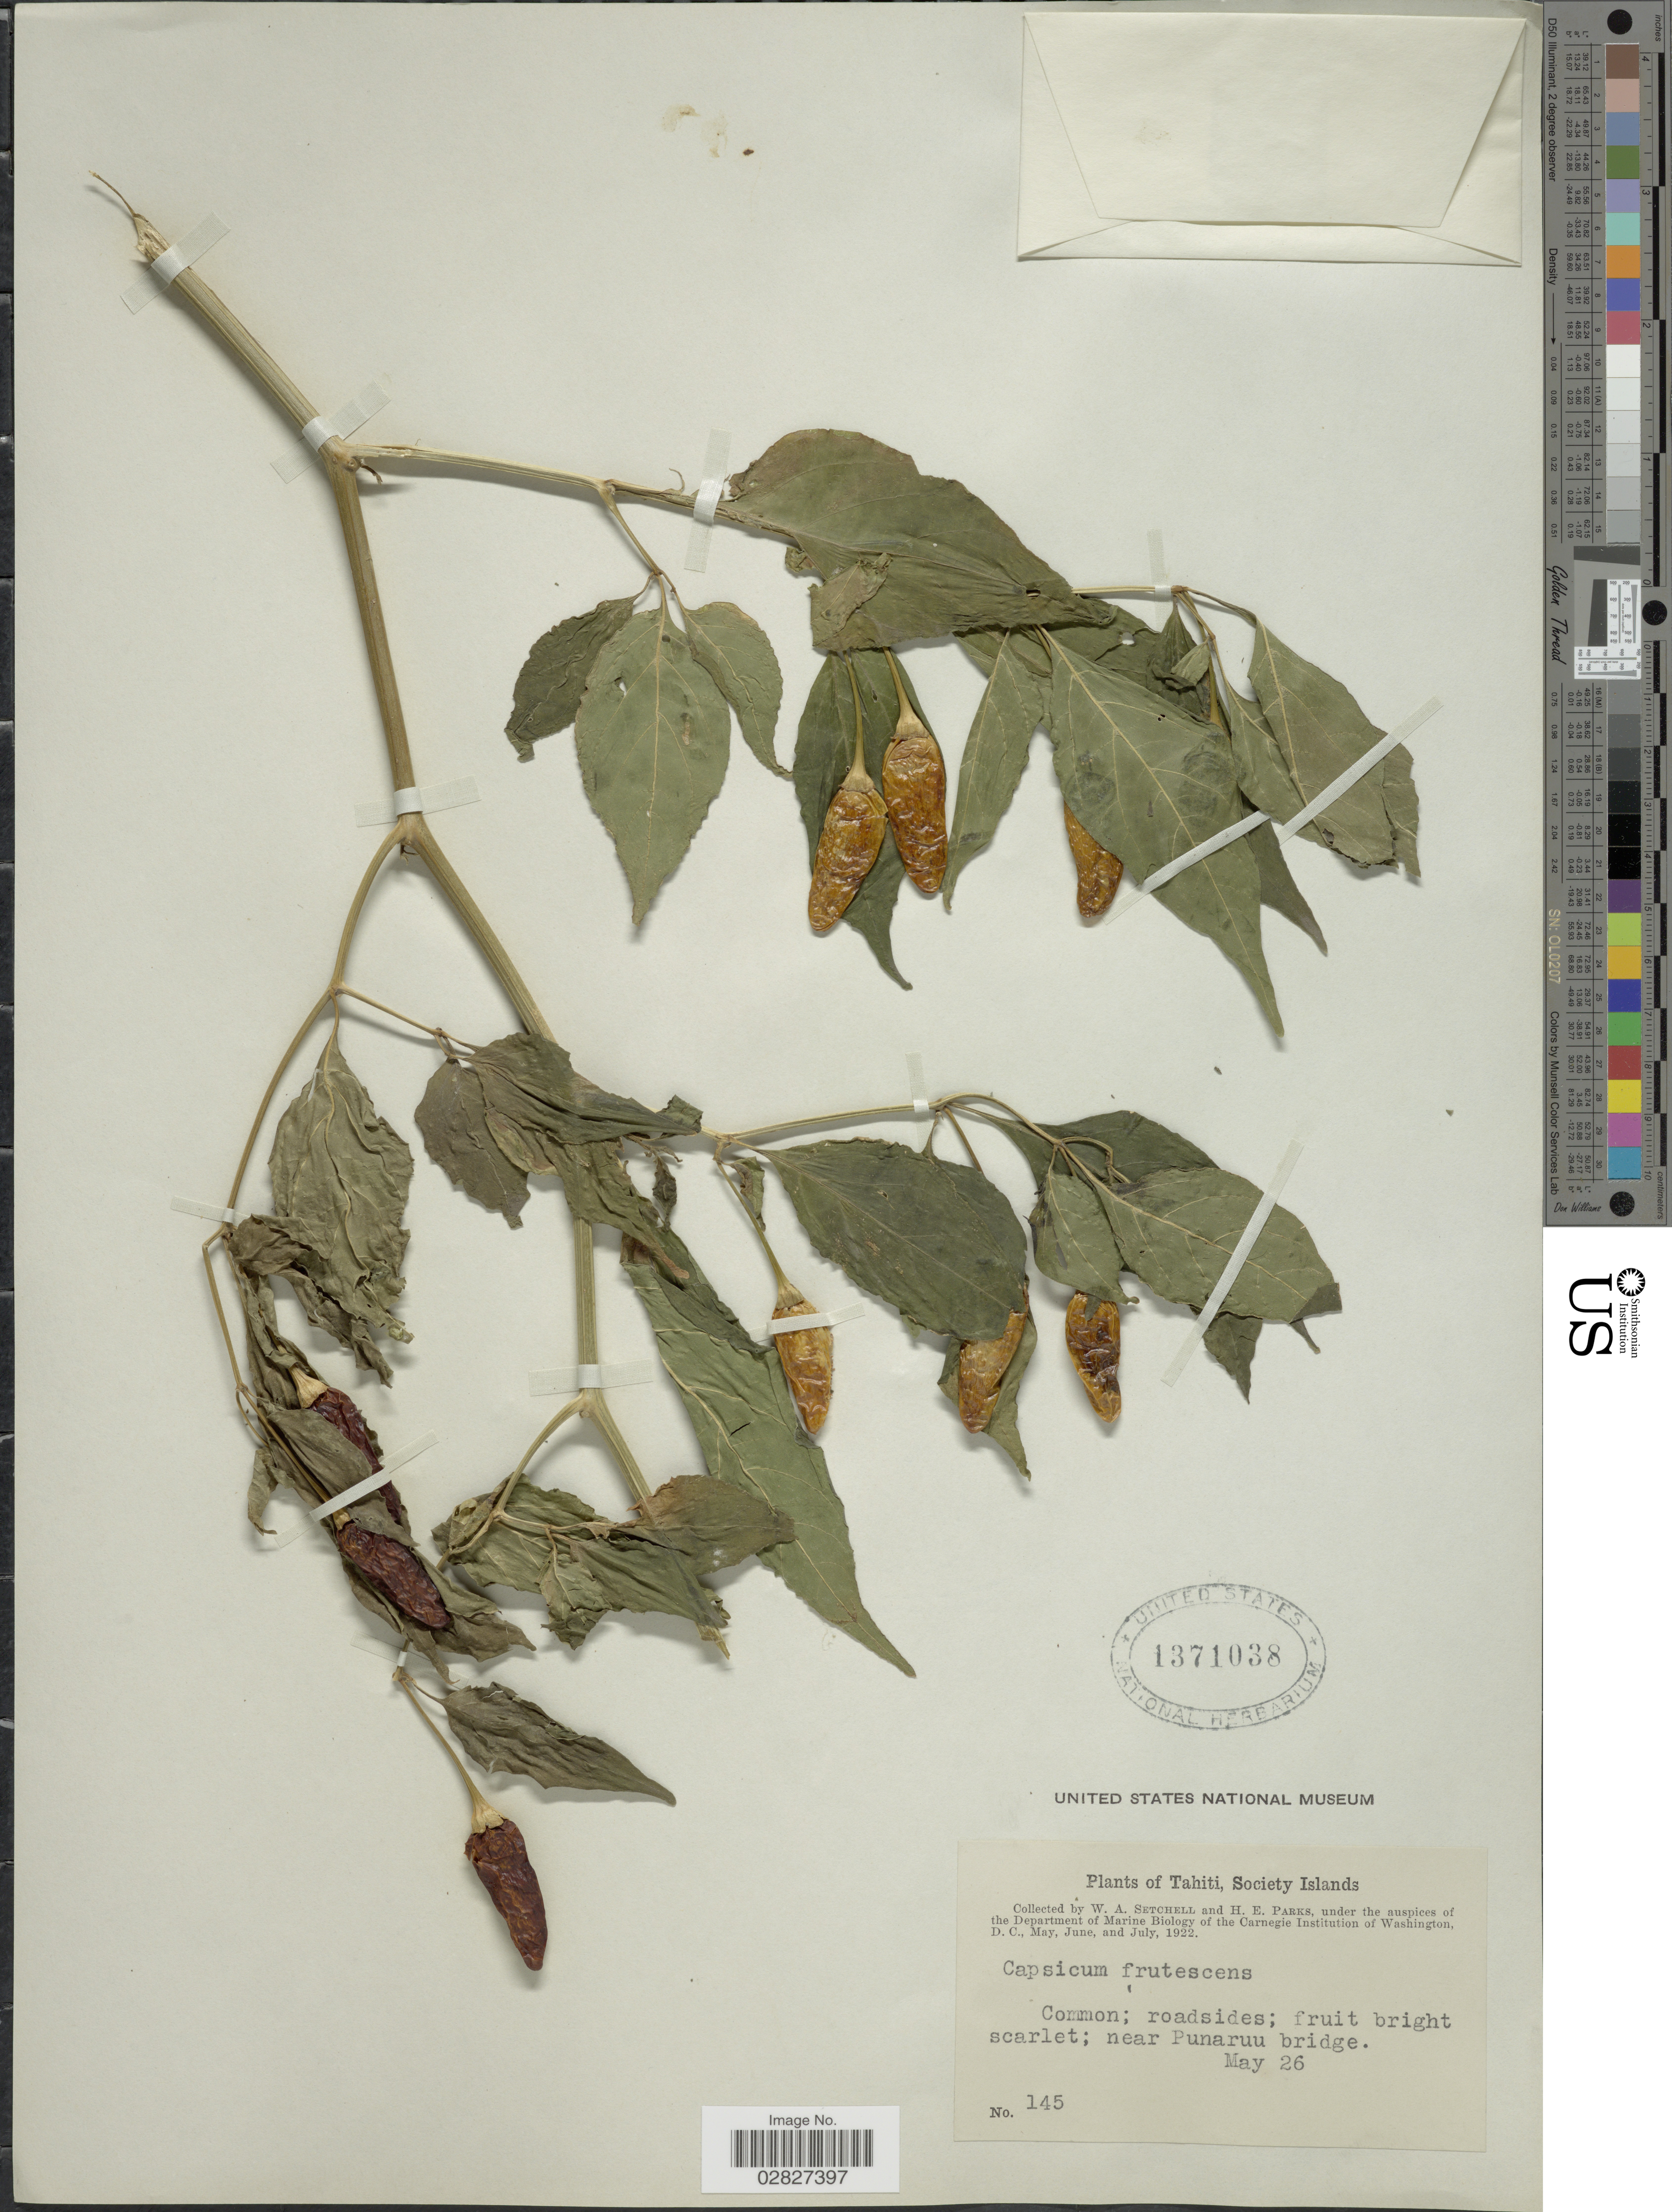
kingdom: Plantae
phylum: Tracheophyta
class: Magnoliopsida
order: Solanales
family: Solanaceae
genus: Capsicum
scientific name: Capsicum frutescens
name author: L.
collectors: W. Setchell & H. E. Parks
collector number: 145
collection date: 1922-05-26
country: French Polynesia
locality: Tahiti. Society Islands. Near Punaruu bridge.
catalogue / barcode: US 1371038